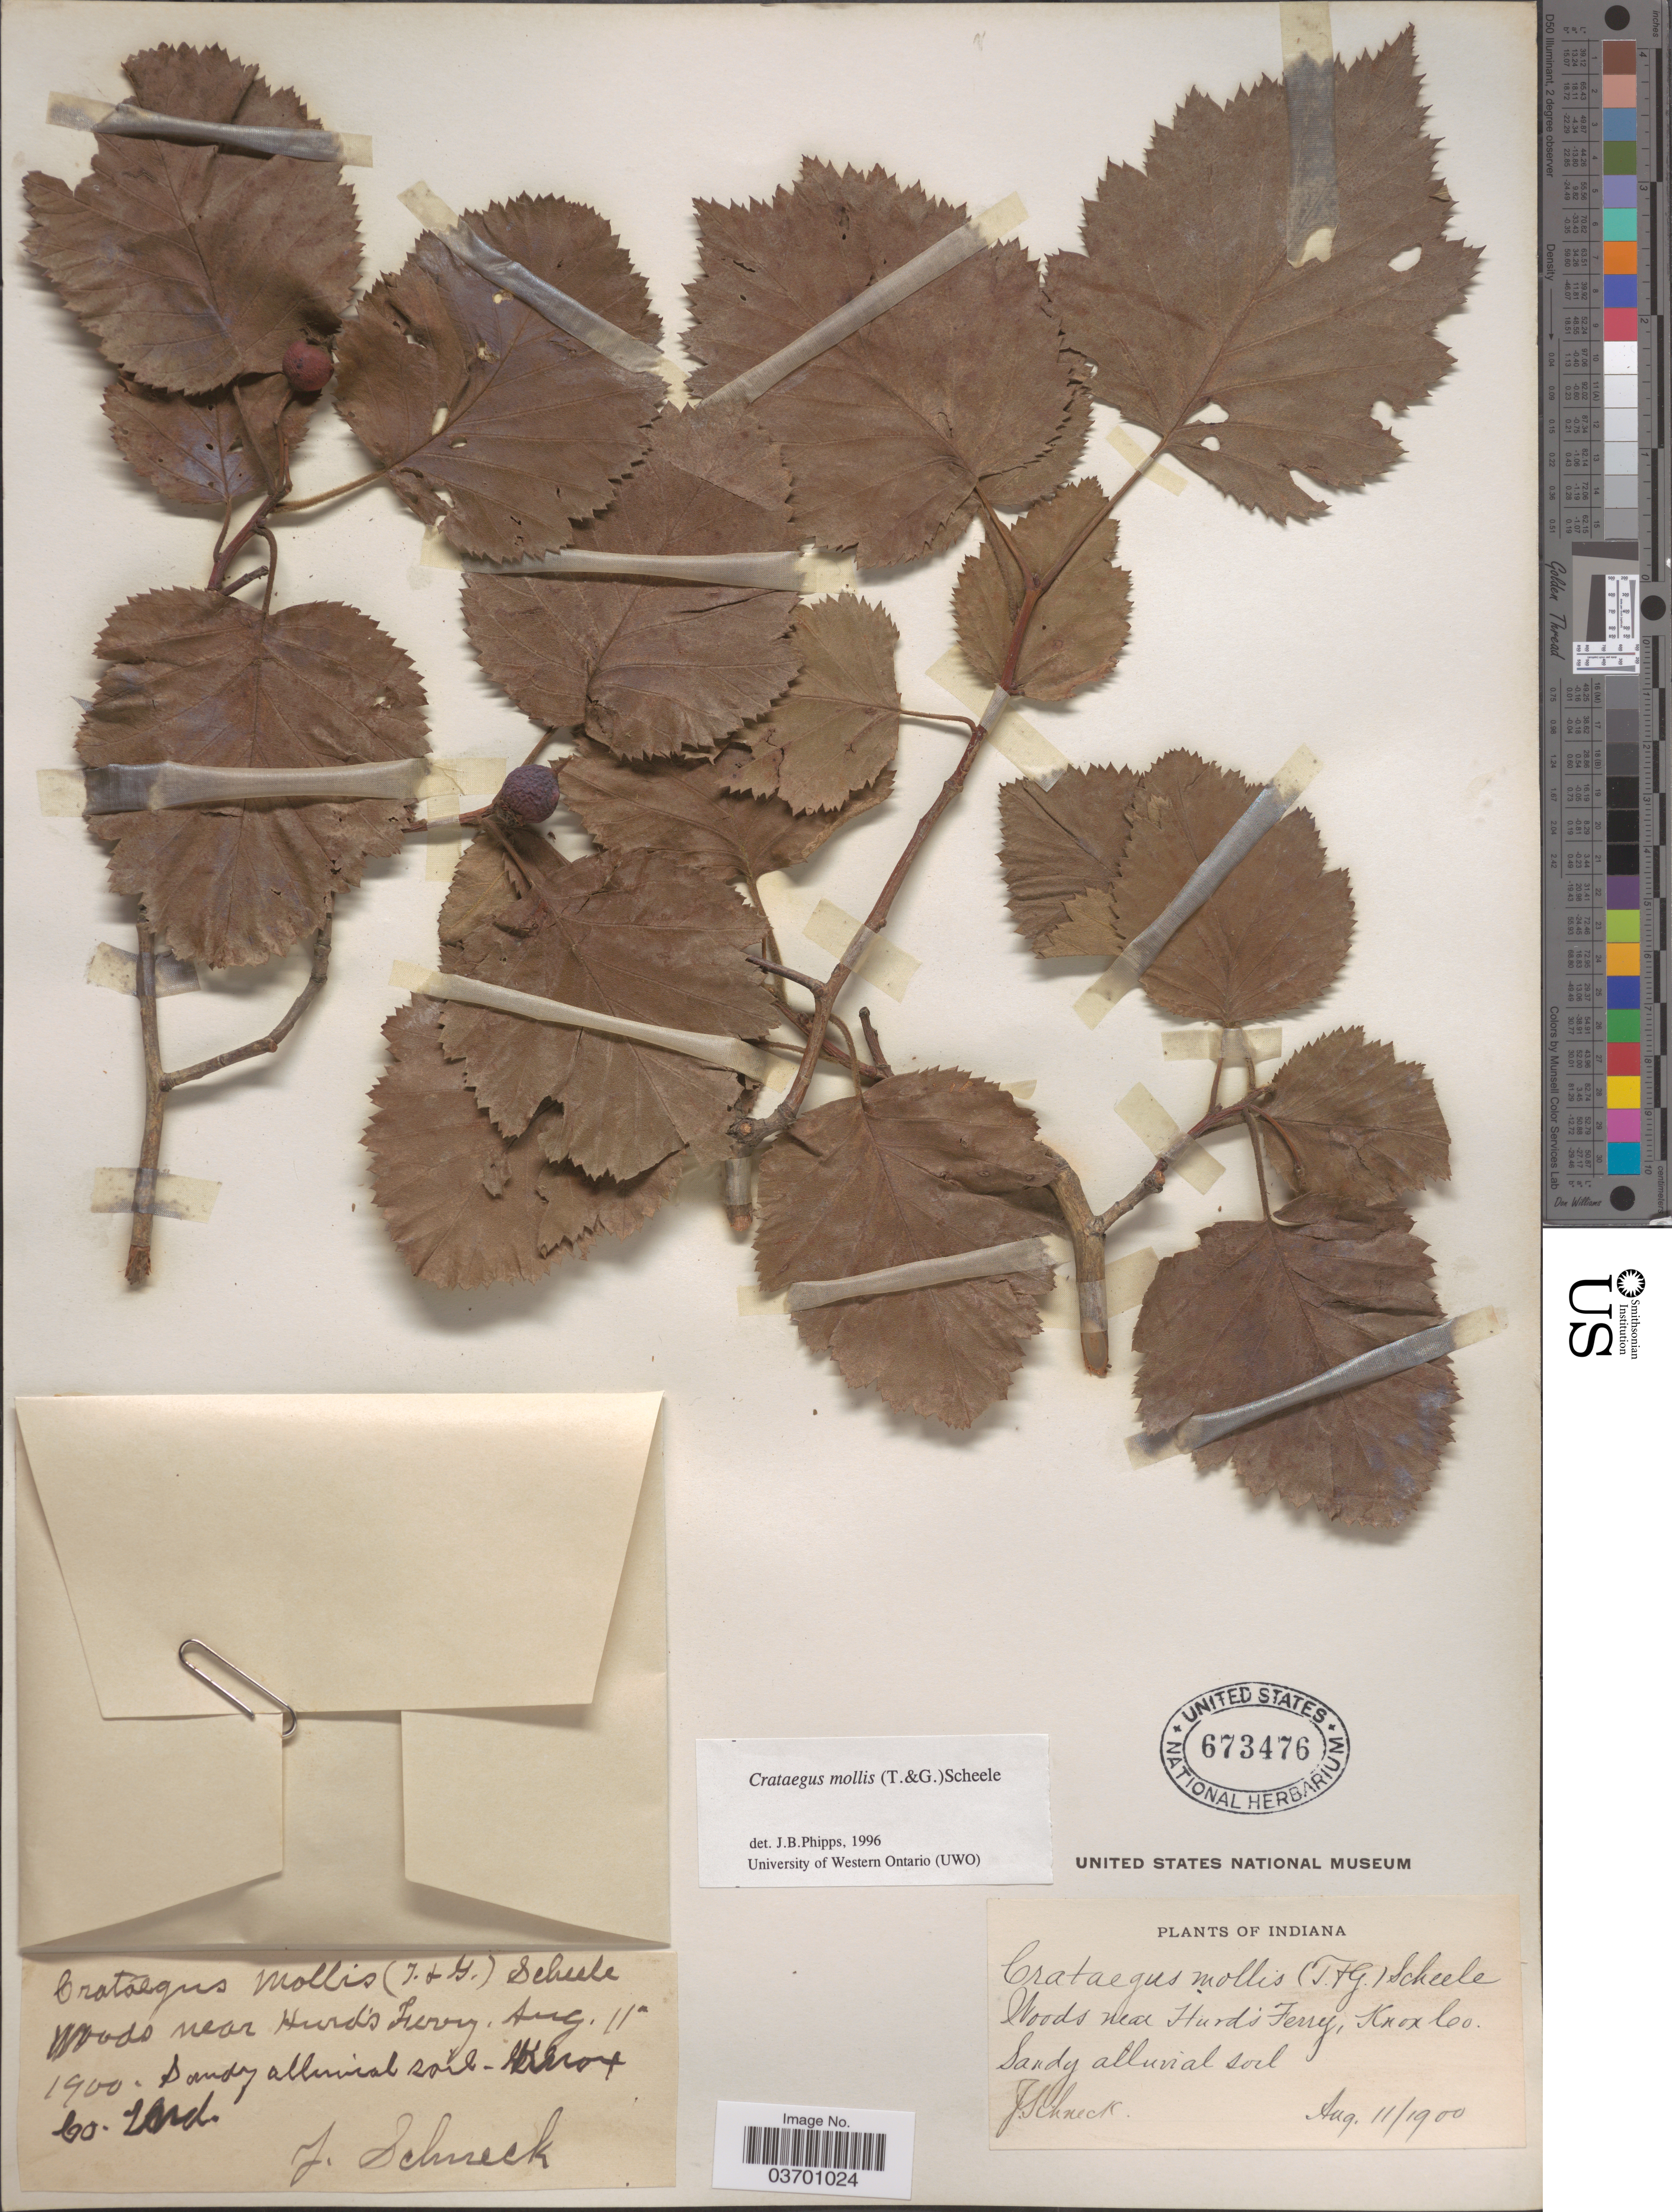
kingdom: Plantae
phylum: Tracheophyta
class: Magnoliopsida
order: Rosales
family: Rosaceae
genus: Crataegus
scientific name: Crataegus mollis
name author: (Torr. & A. Gray) Scheele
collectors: J. Schneck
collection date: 1900-08-11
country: United States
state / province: Indiana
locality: Woods near Hurd's Ferry, Knox Co.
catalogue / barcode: US 673476